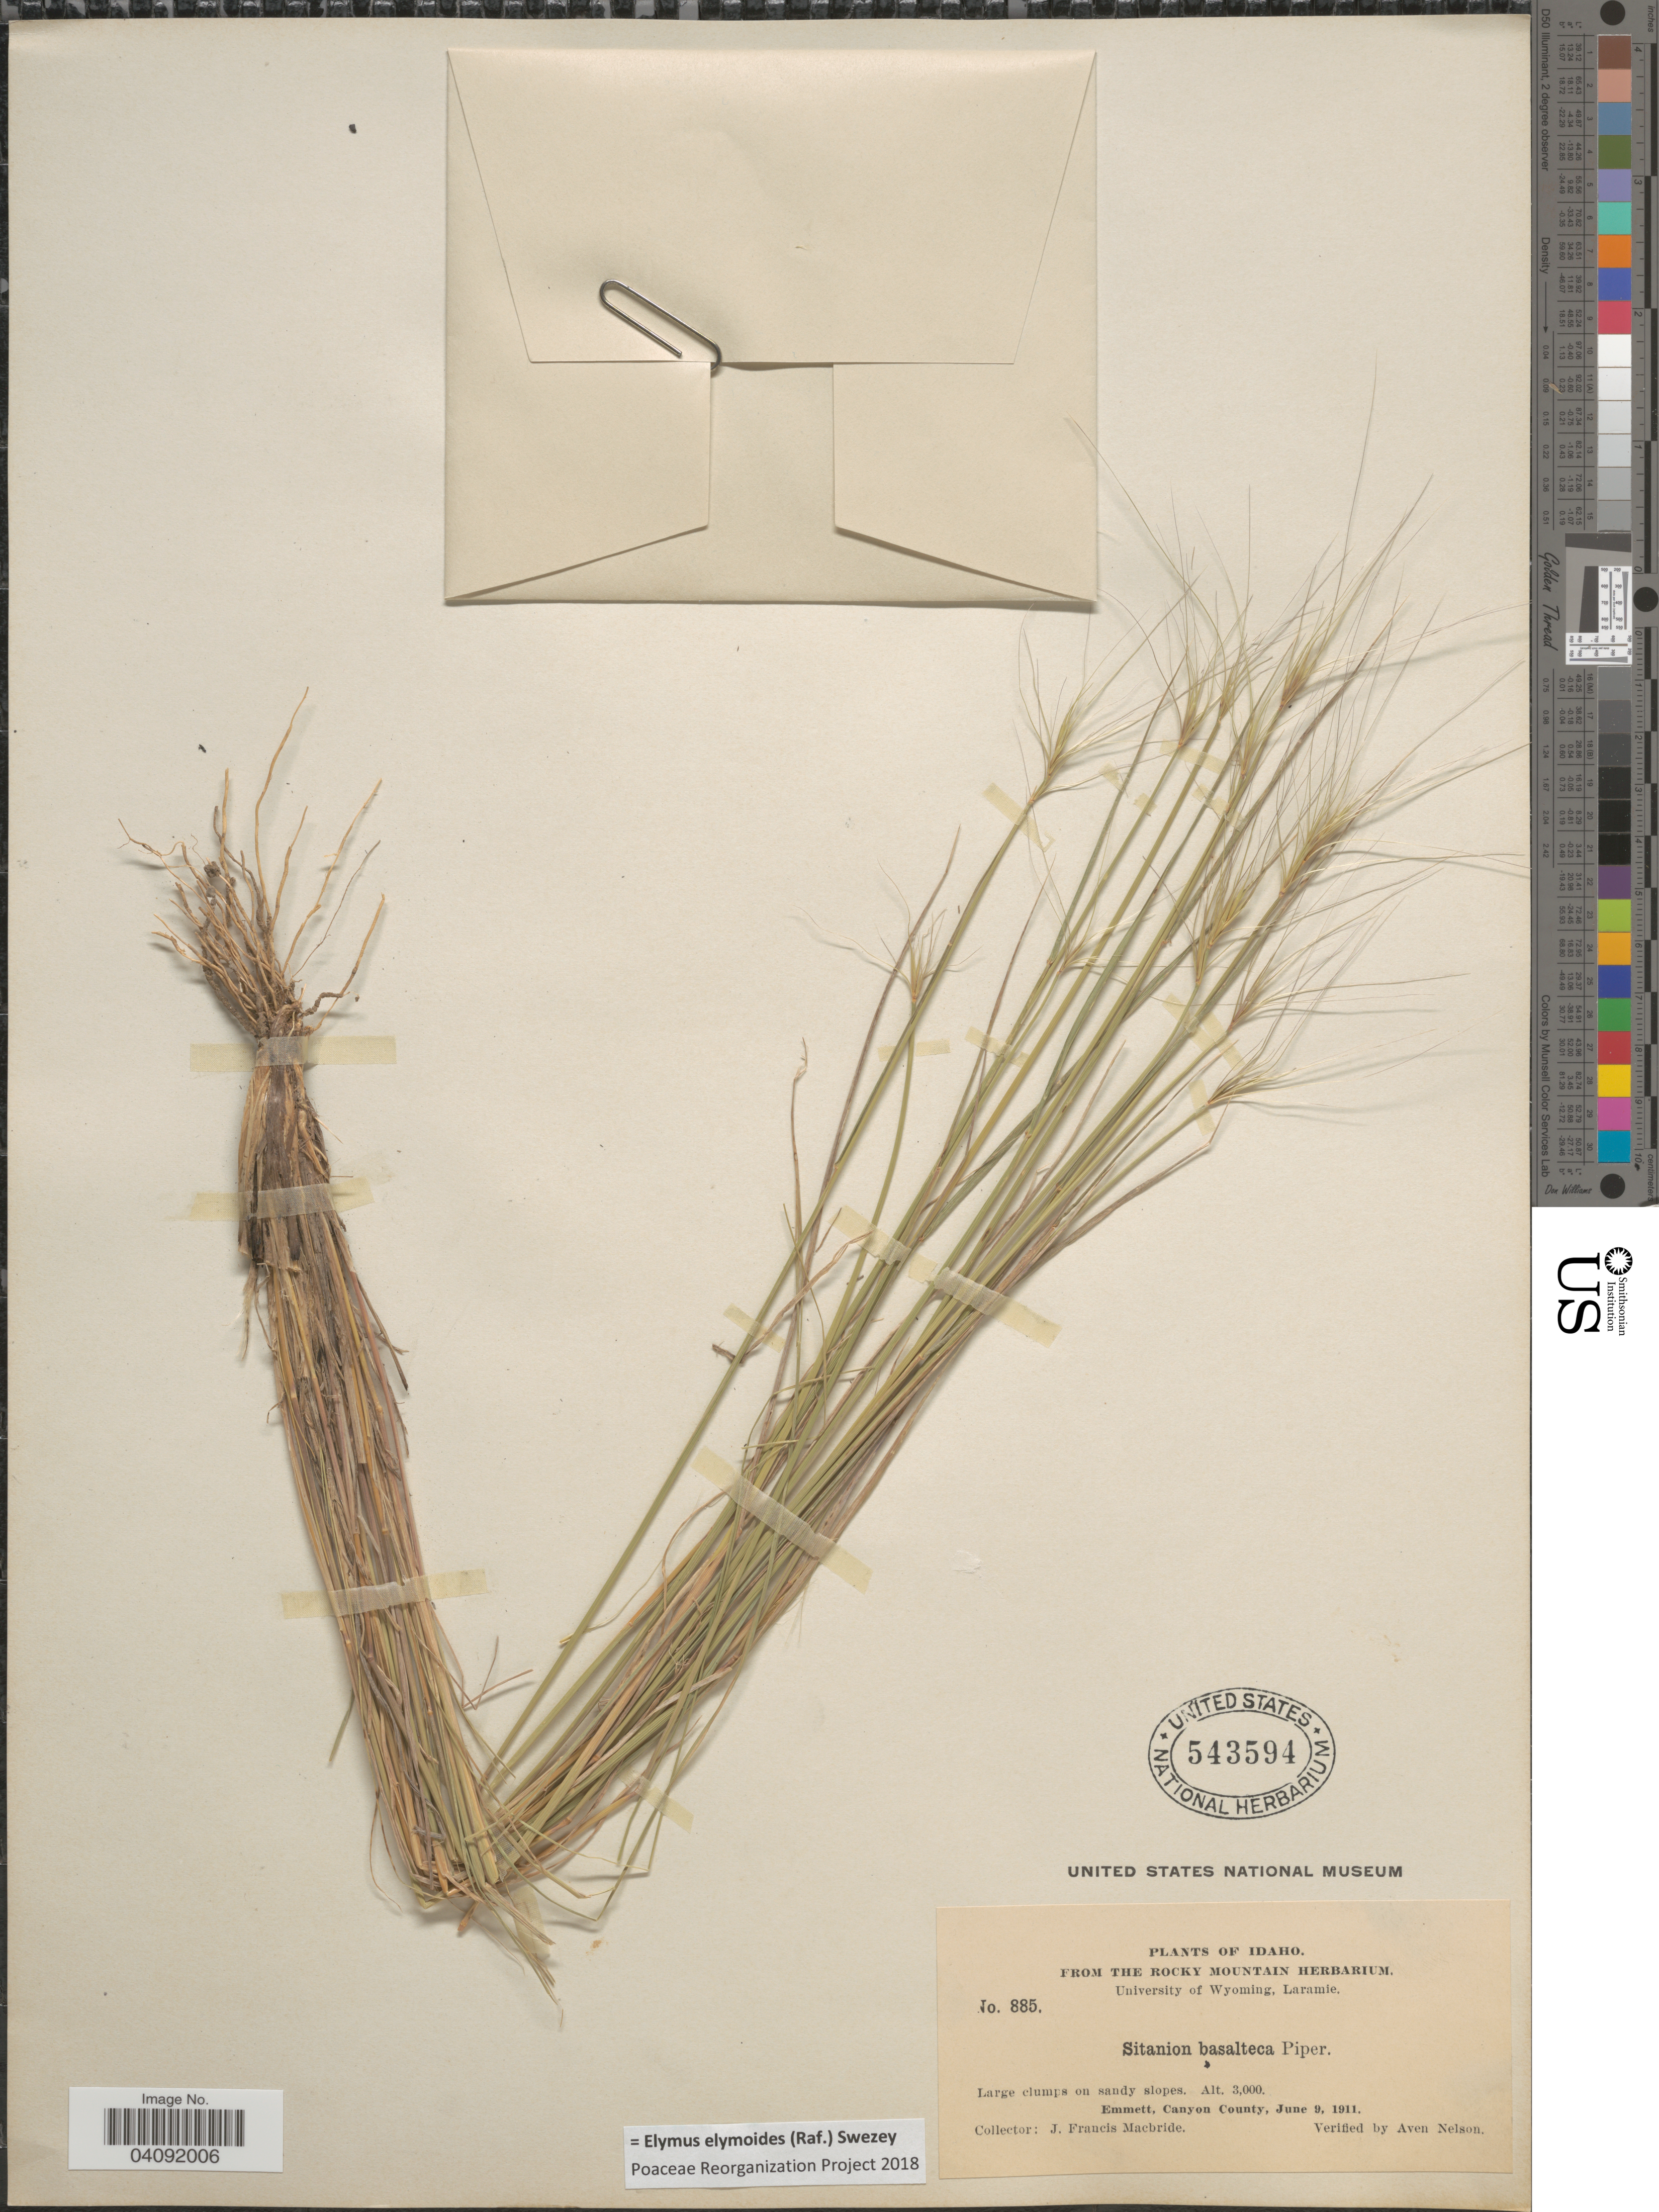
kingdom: Plantae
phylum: Tracheophyta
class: Liliopsida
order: Poales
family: Poaceae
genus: Elymus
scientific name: Elymus elymoides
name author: (Raf.) Swezey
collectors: J. F. Macbride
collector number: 885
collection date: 1911-06-09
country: United States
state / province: Idaho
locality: Emmett, Canyon County.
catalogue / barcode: US 543594